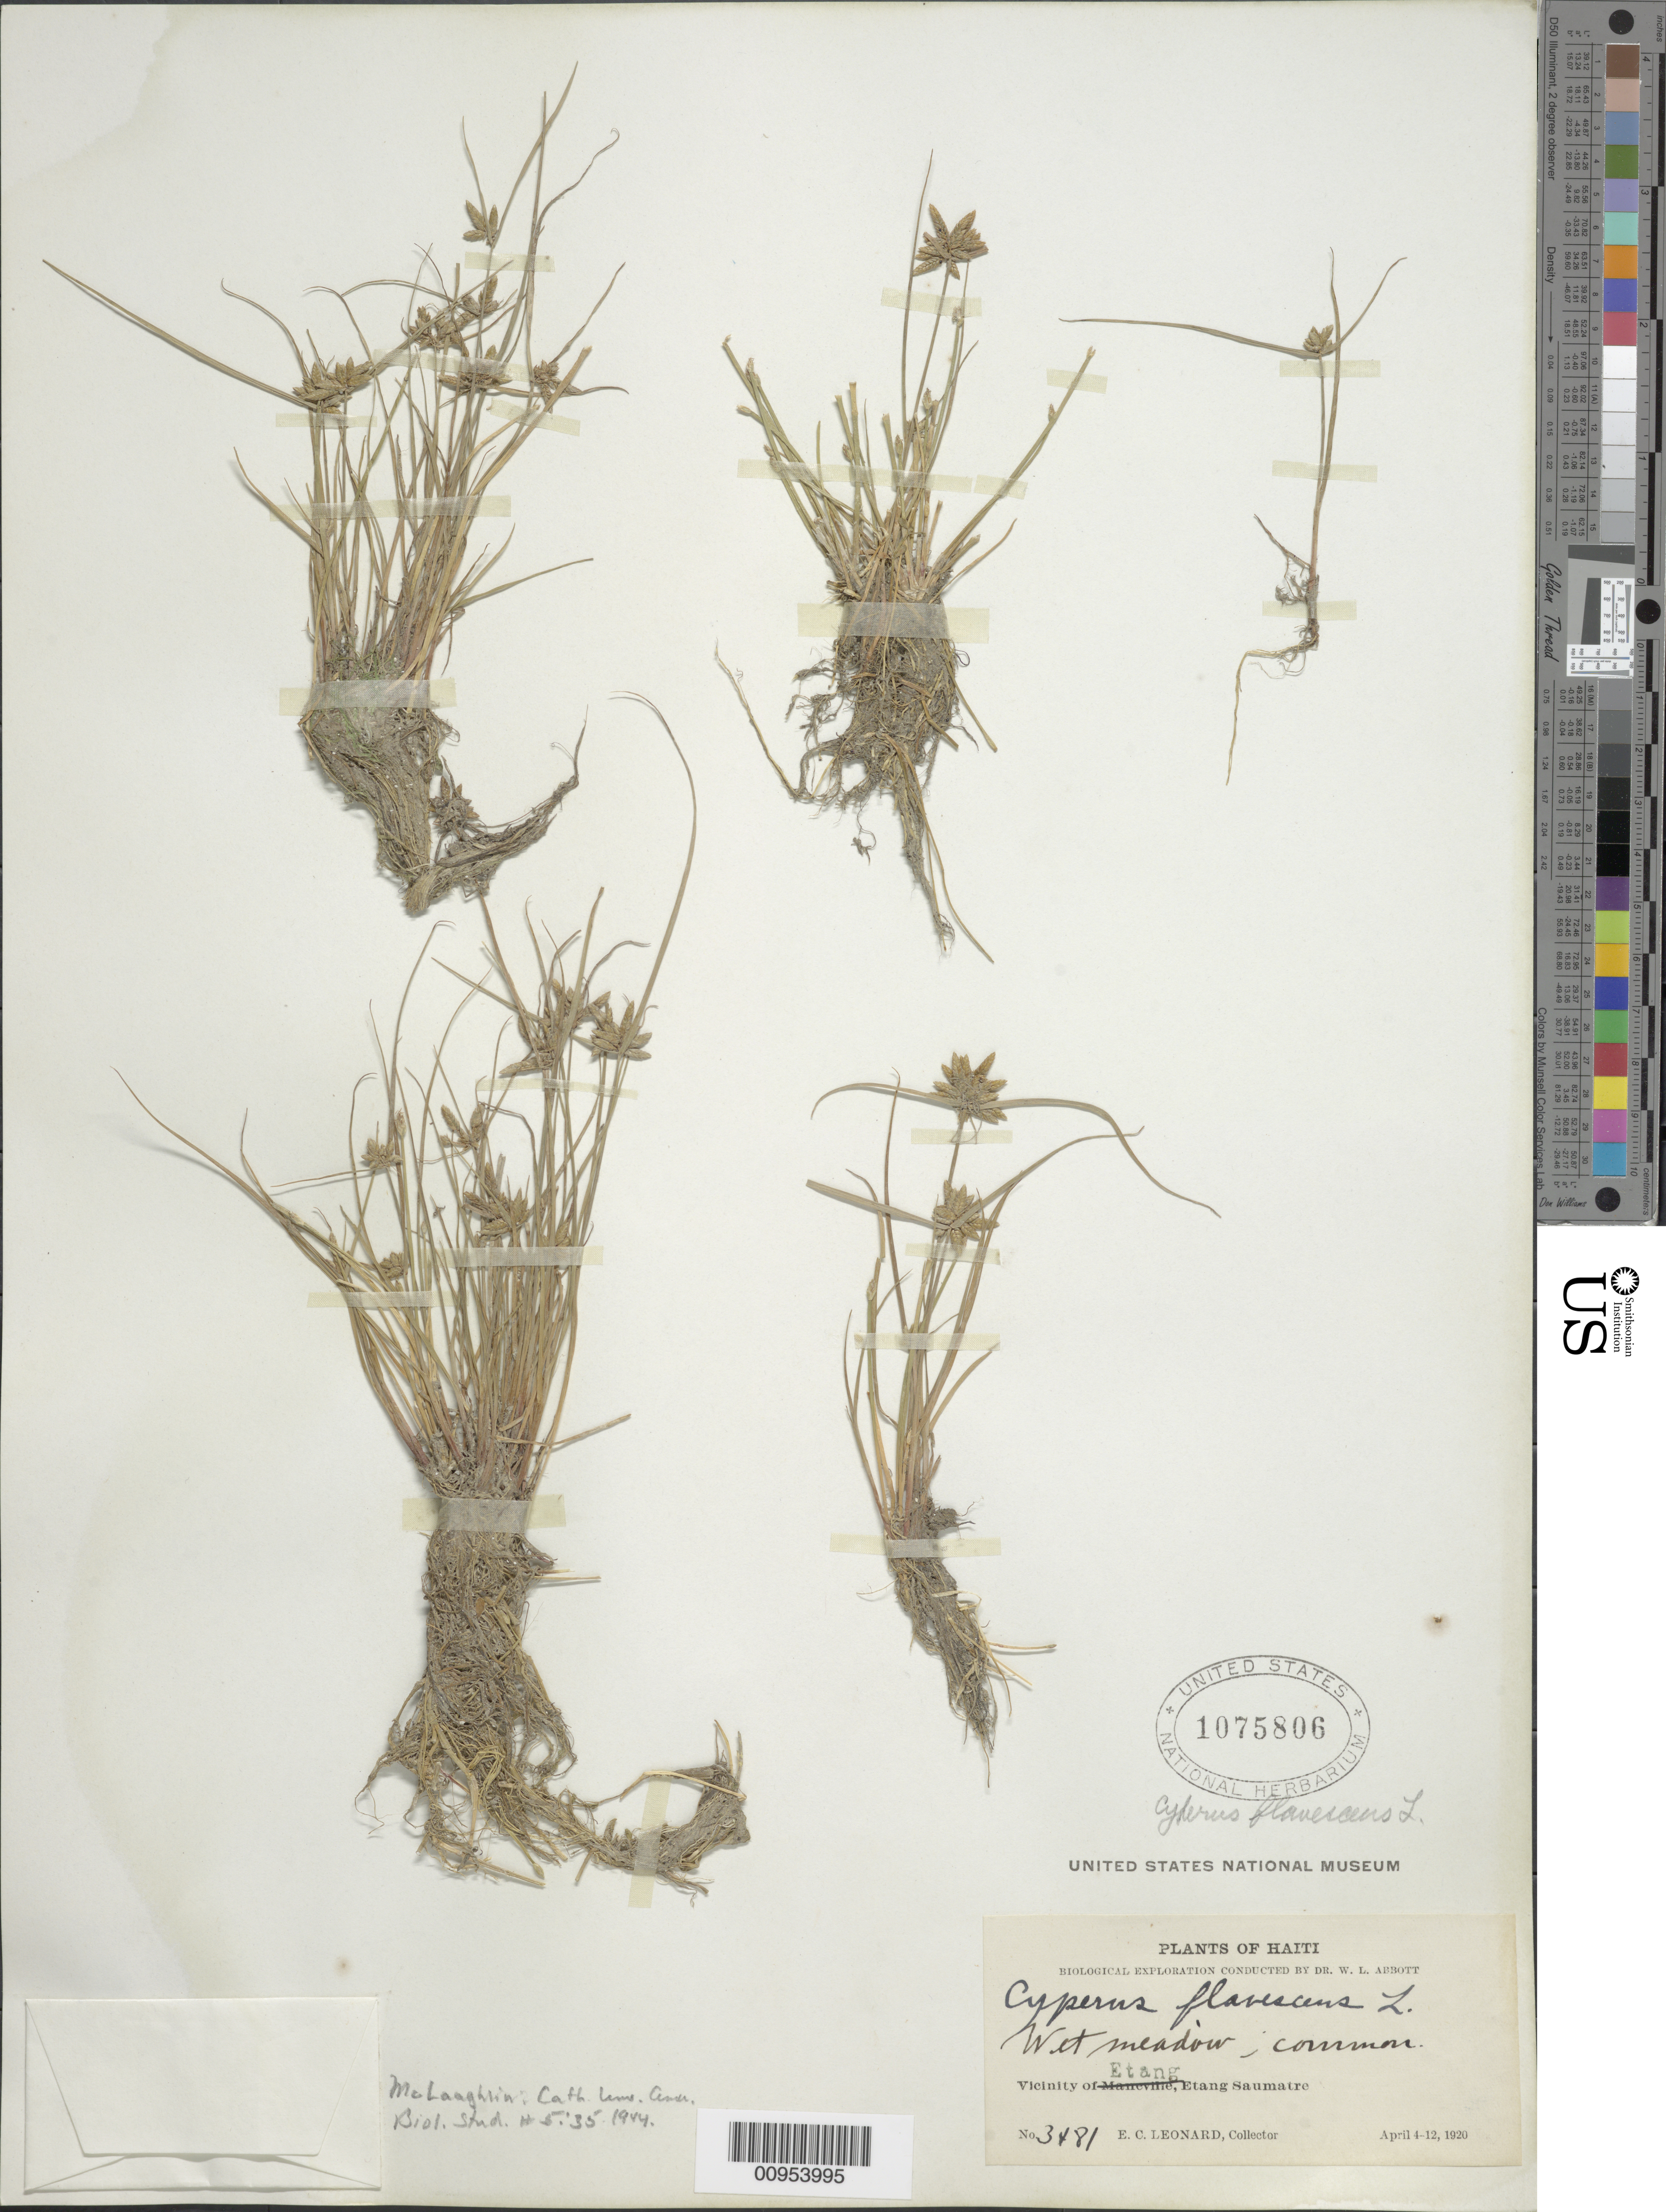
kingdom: Plantae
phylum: Tracheophyta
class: Liliopsida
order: Poales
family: Cyperaceae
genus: Cyperus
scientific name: Cyperus flavescens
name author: L.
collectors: E. C. Leonard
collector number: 3481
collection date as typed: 04 Apr 1920 to 12 Apr 1920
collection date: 1920-04-04/1920-04-12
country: Haiti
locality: Vicinity of Etang, Etang Saumatre, meadow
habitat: Wet meadow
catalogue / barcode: US 1075806